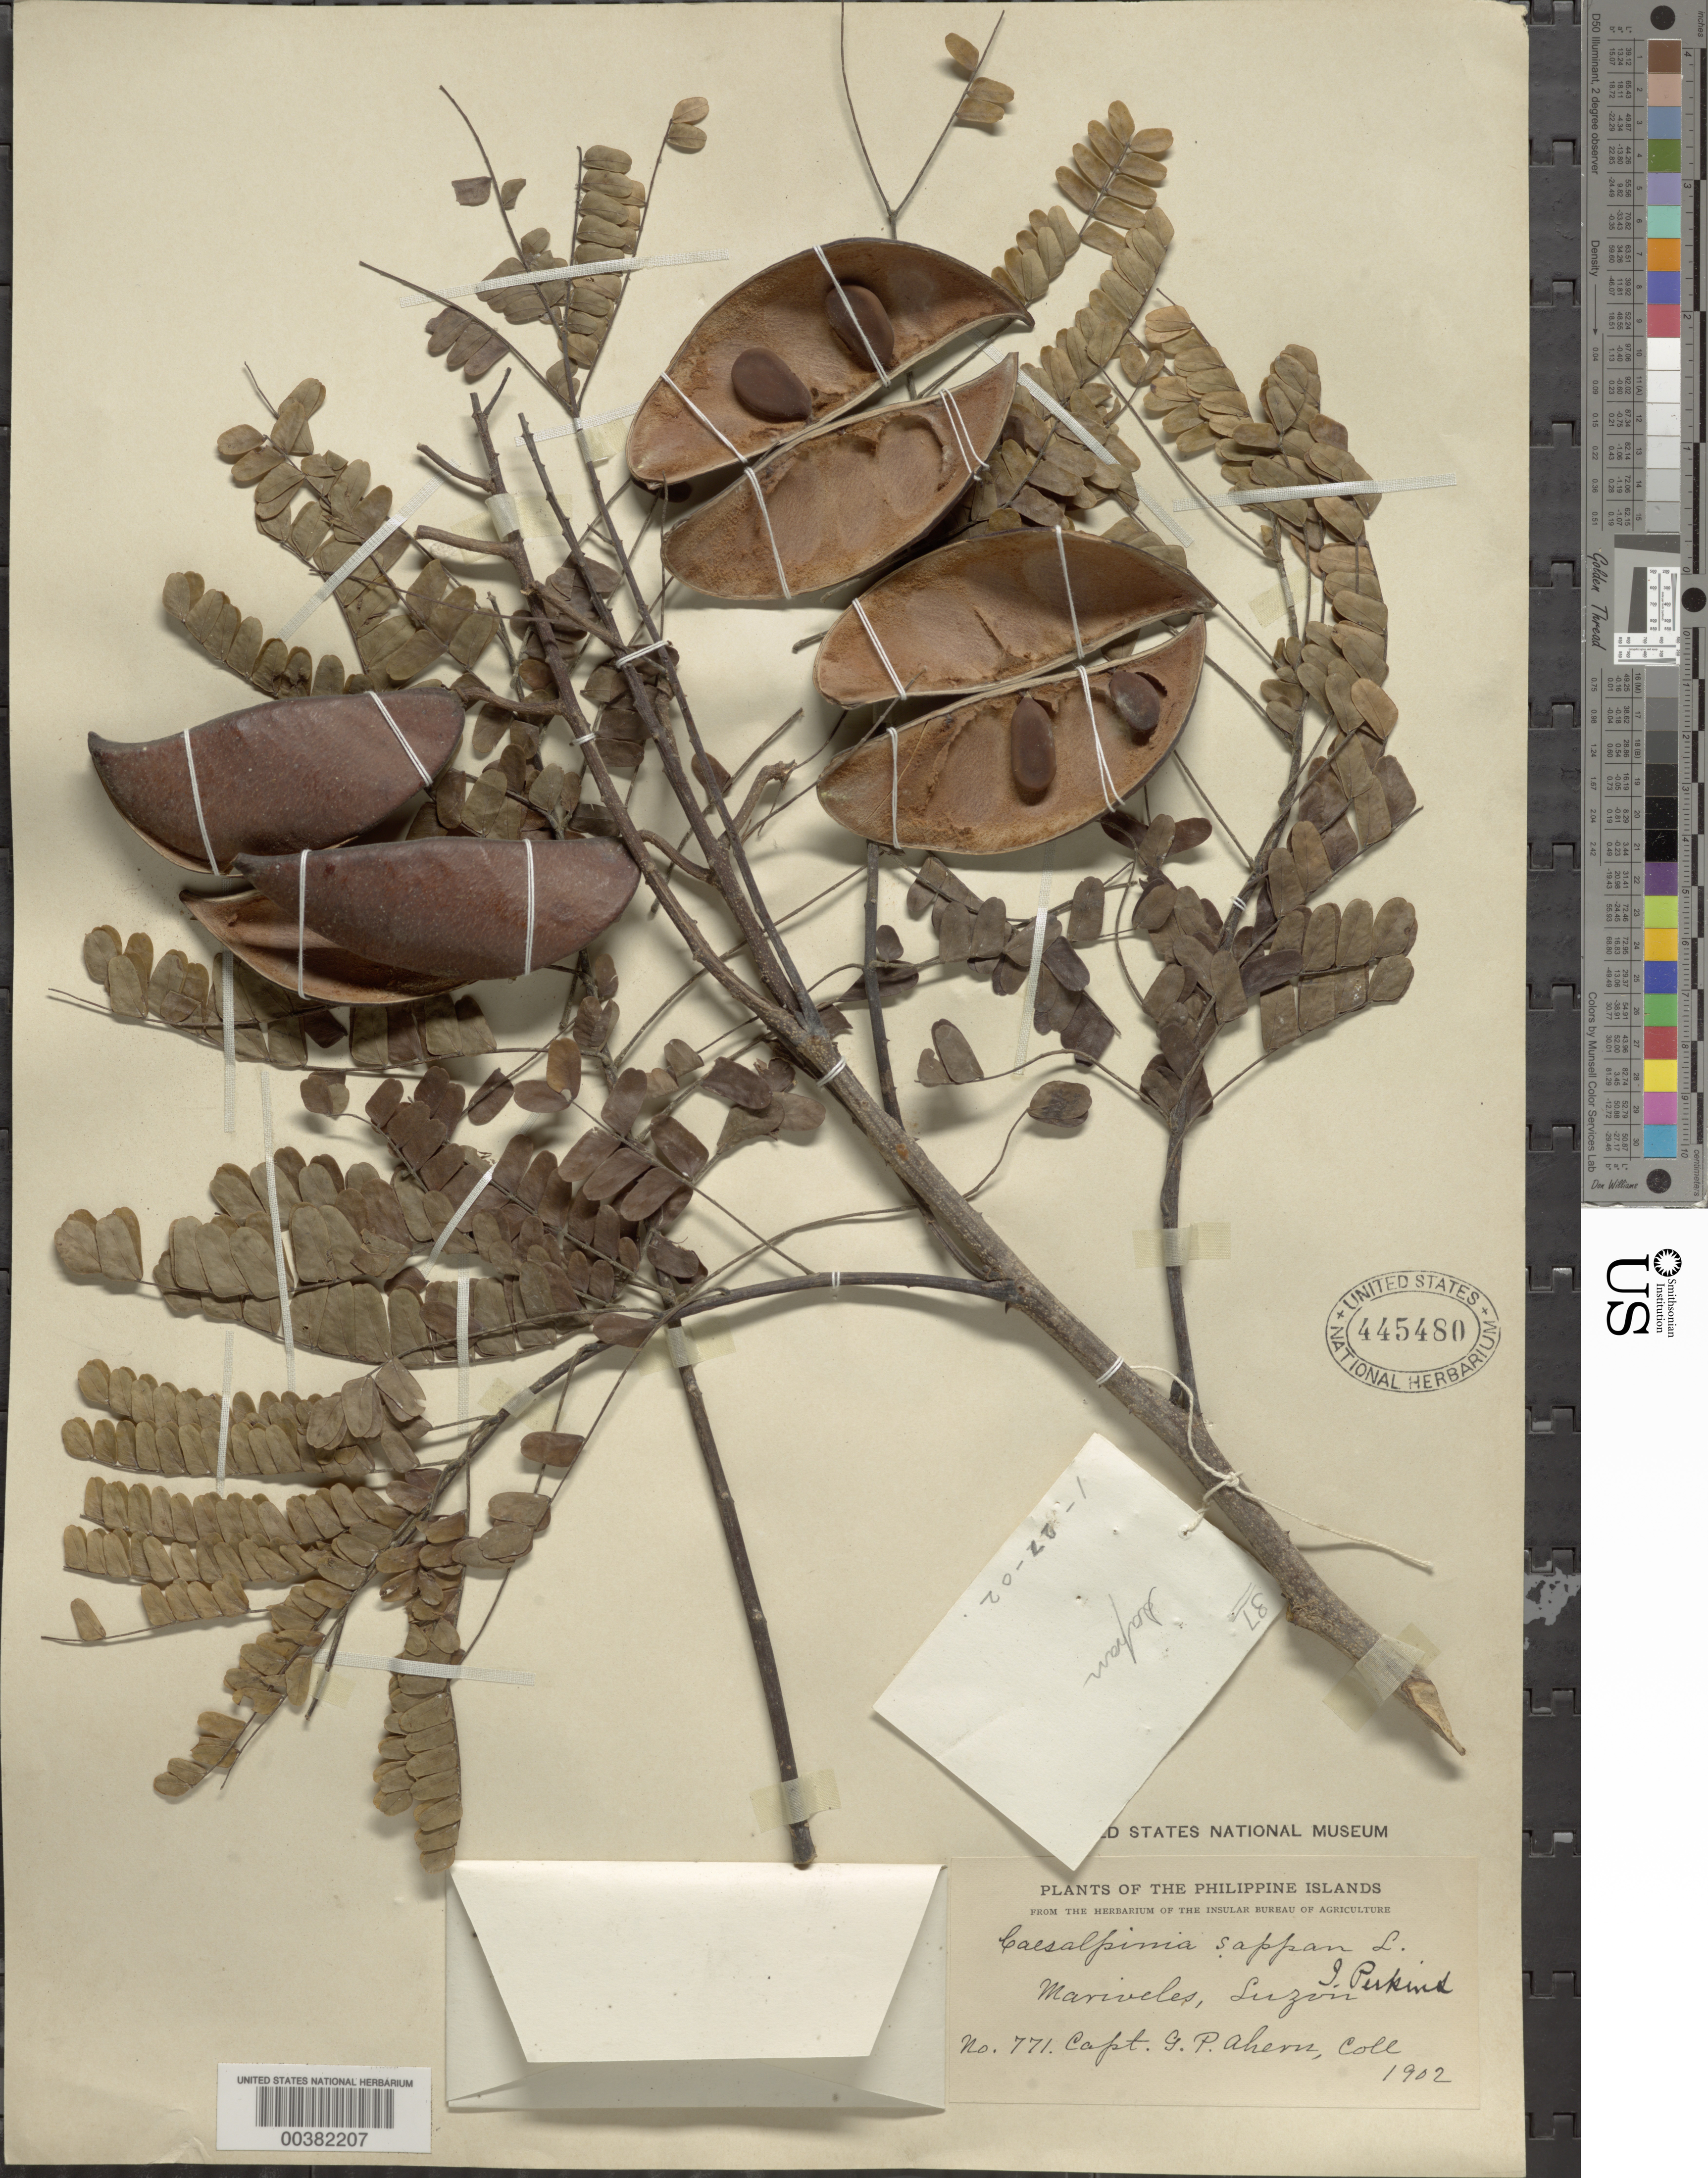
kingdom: Plantae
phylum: Tracheophyta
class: Magnoliopsida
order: Fabales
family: Fabaceae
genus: Biancaea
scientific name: Biancaea sappan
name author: (L.) Tod.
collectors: G. Ahern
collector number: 771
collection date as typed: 1902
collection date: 1902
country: Philippines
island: Luzon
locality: Mariveles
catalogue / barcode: US 445480